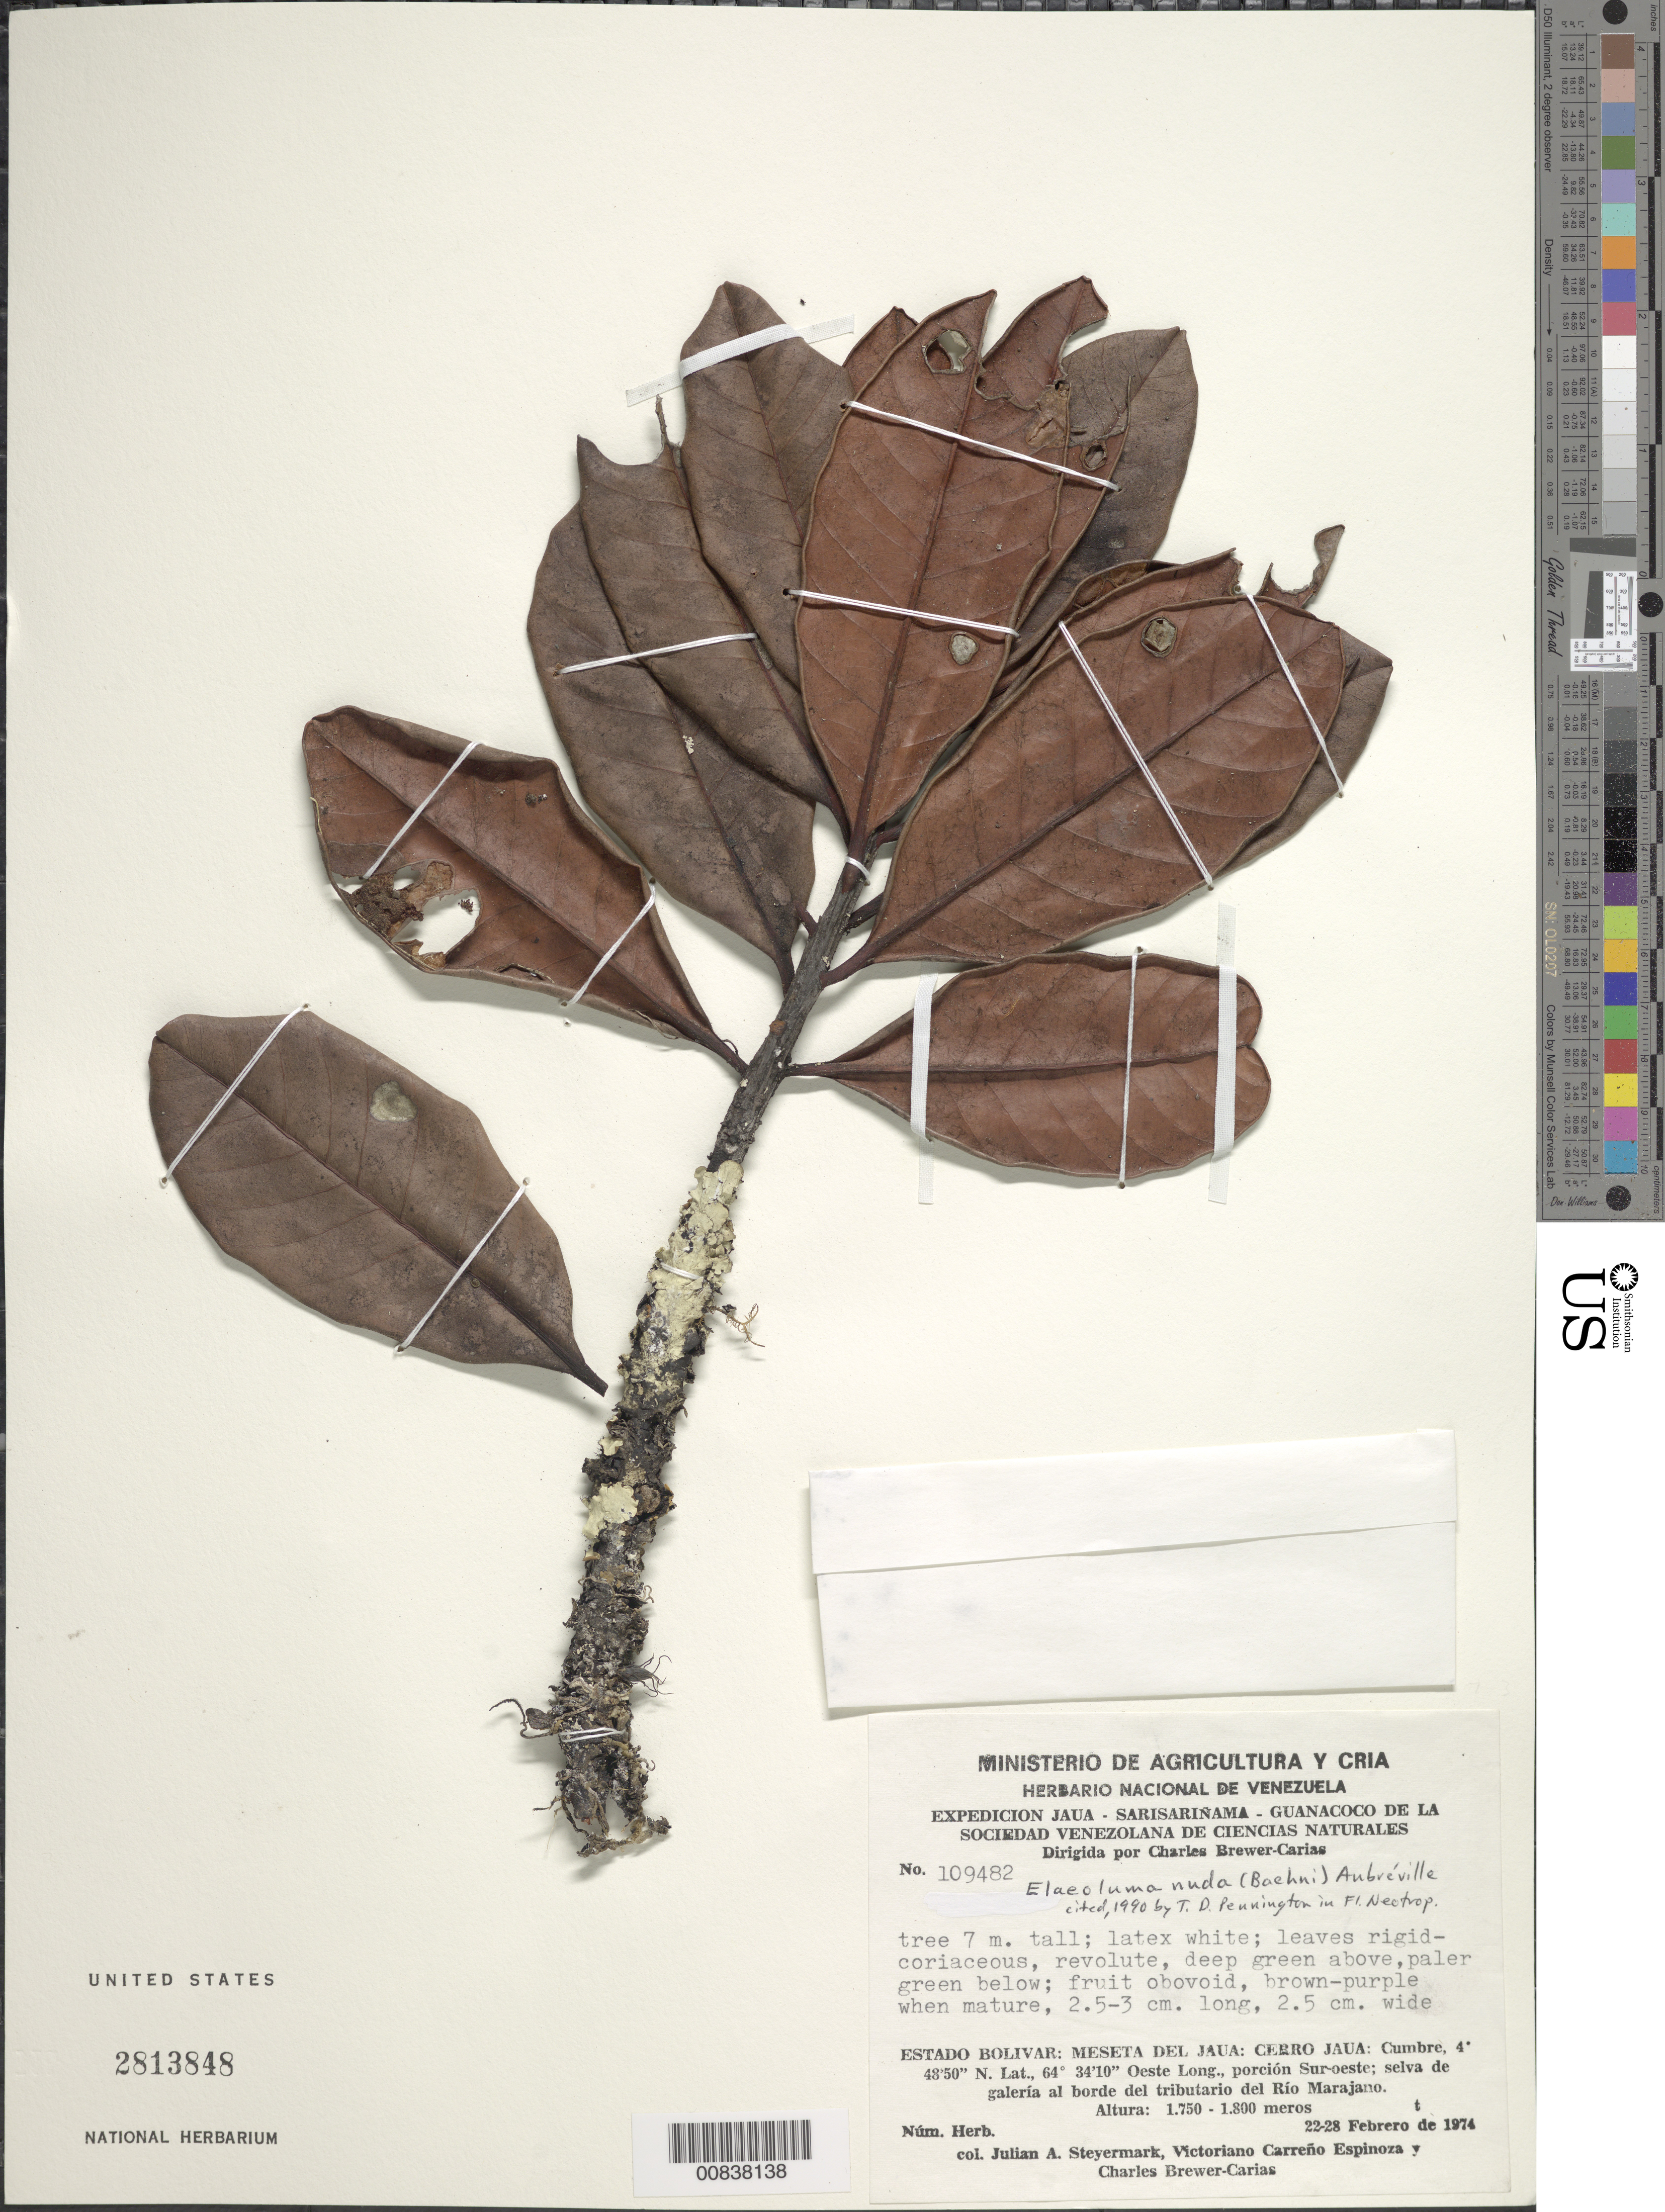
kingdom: Plantae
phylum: Tracheophyta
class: Magnoliopsida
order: Ericales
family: Sapotaceae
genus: Elaeoluma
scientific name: Elaeoluma nuda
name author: (Baehni) Aubrév.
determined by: Pennington, T. D., (K)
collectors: J. Steyermark, V. Carreño E. & C. Brewer-Carias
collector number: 109482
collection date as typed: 22-Feb-74 to 28-Feb-74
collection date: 1974-02-22/1974-02-28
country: Venezuela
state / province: Bolívar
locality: Meseta del Jaua: Cerro Jaua, porcion SO: al borde del tribuatario del Rio Marajano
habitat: Selva de galeria al borde del tributario del rio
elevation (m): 1750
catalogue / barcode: US 2813848